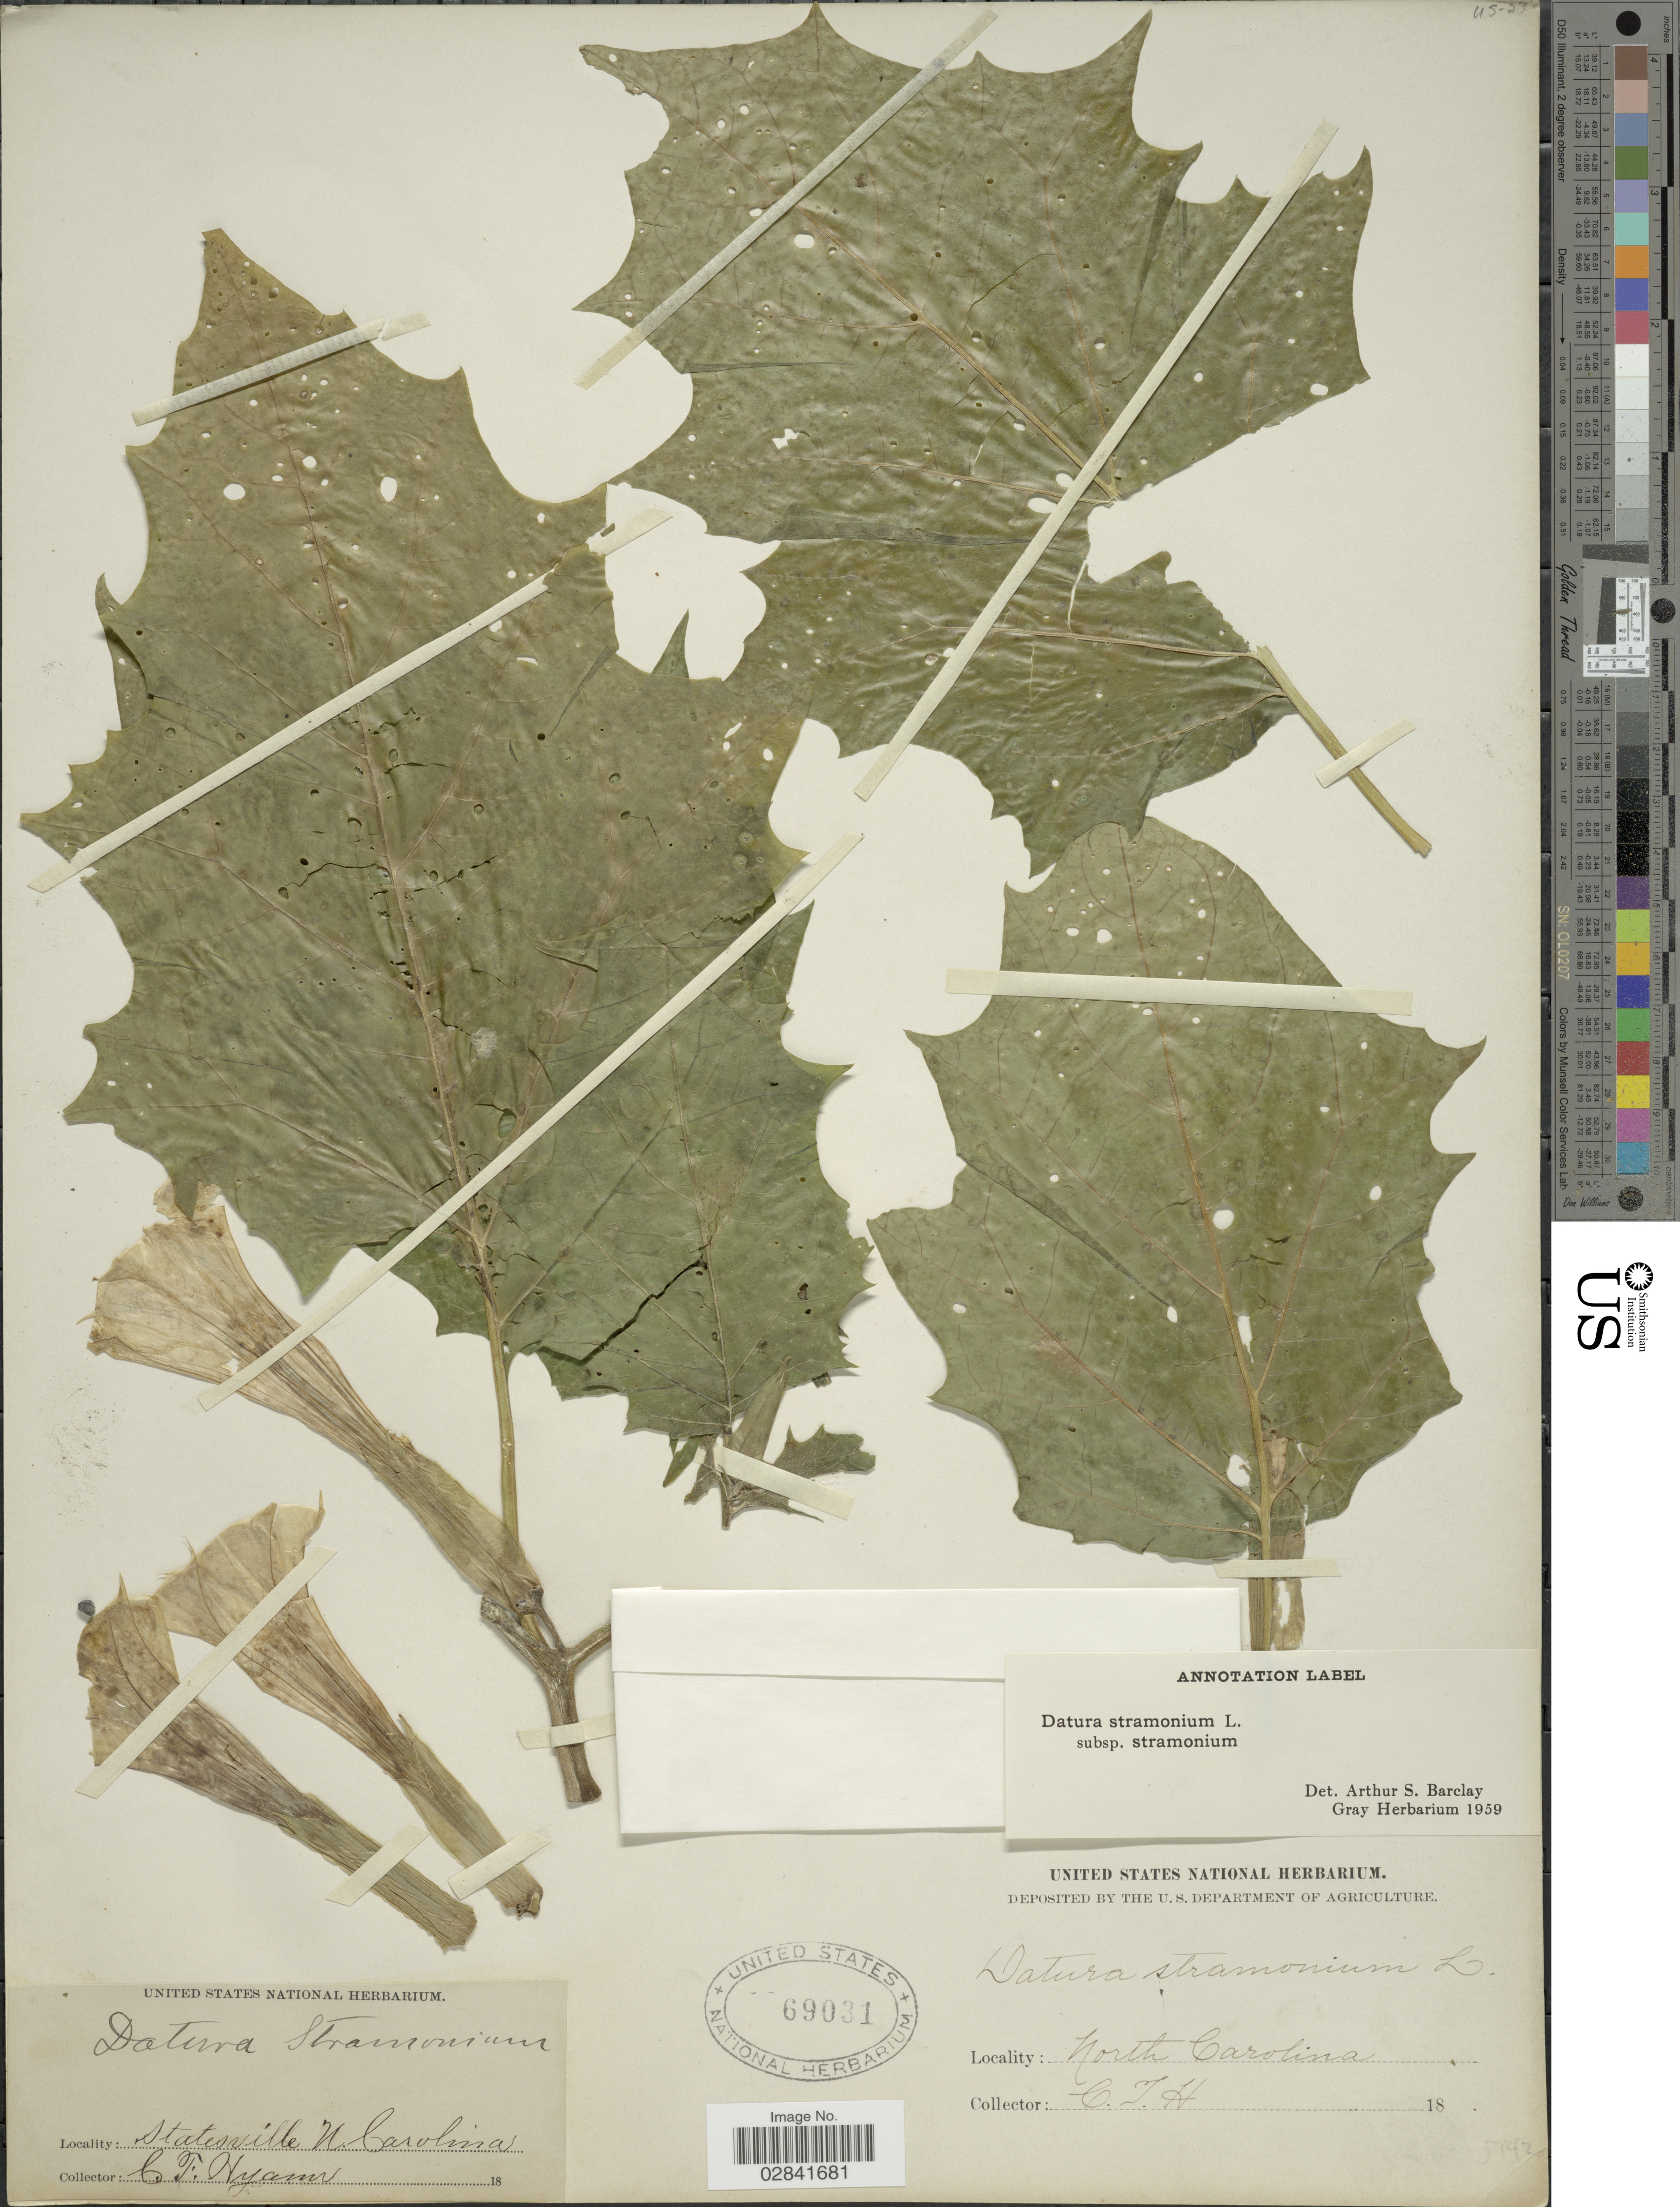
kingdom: Plantae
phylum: Tracheophyta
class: Magnoliopsida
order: Solanales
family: Solanaceae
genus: Datura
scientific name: Datura stramonium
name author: L.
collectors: C. Hyanis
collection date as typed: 18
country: United States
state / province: North Carolina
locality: Statesville.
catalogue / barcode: US 69031